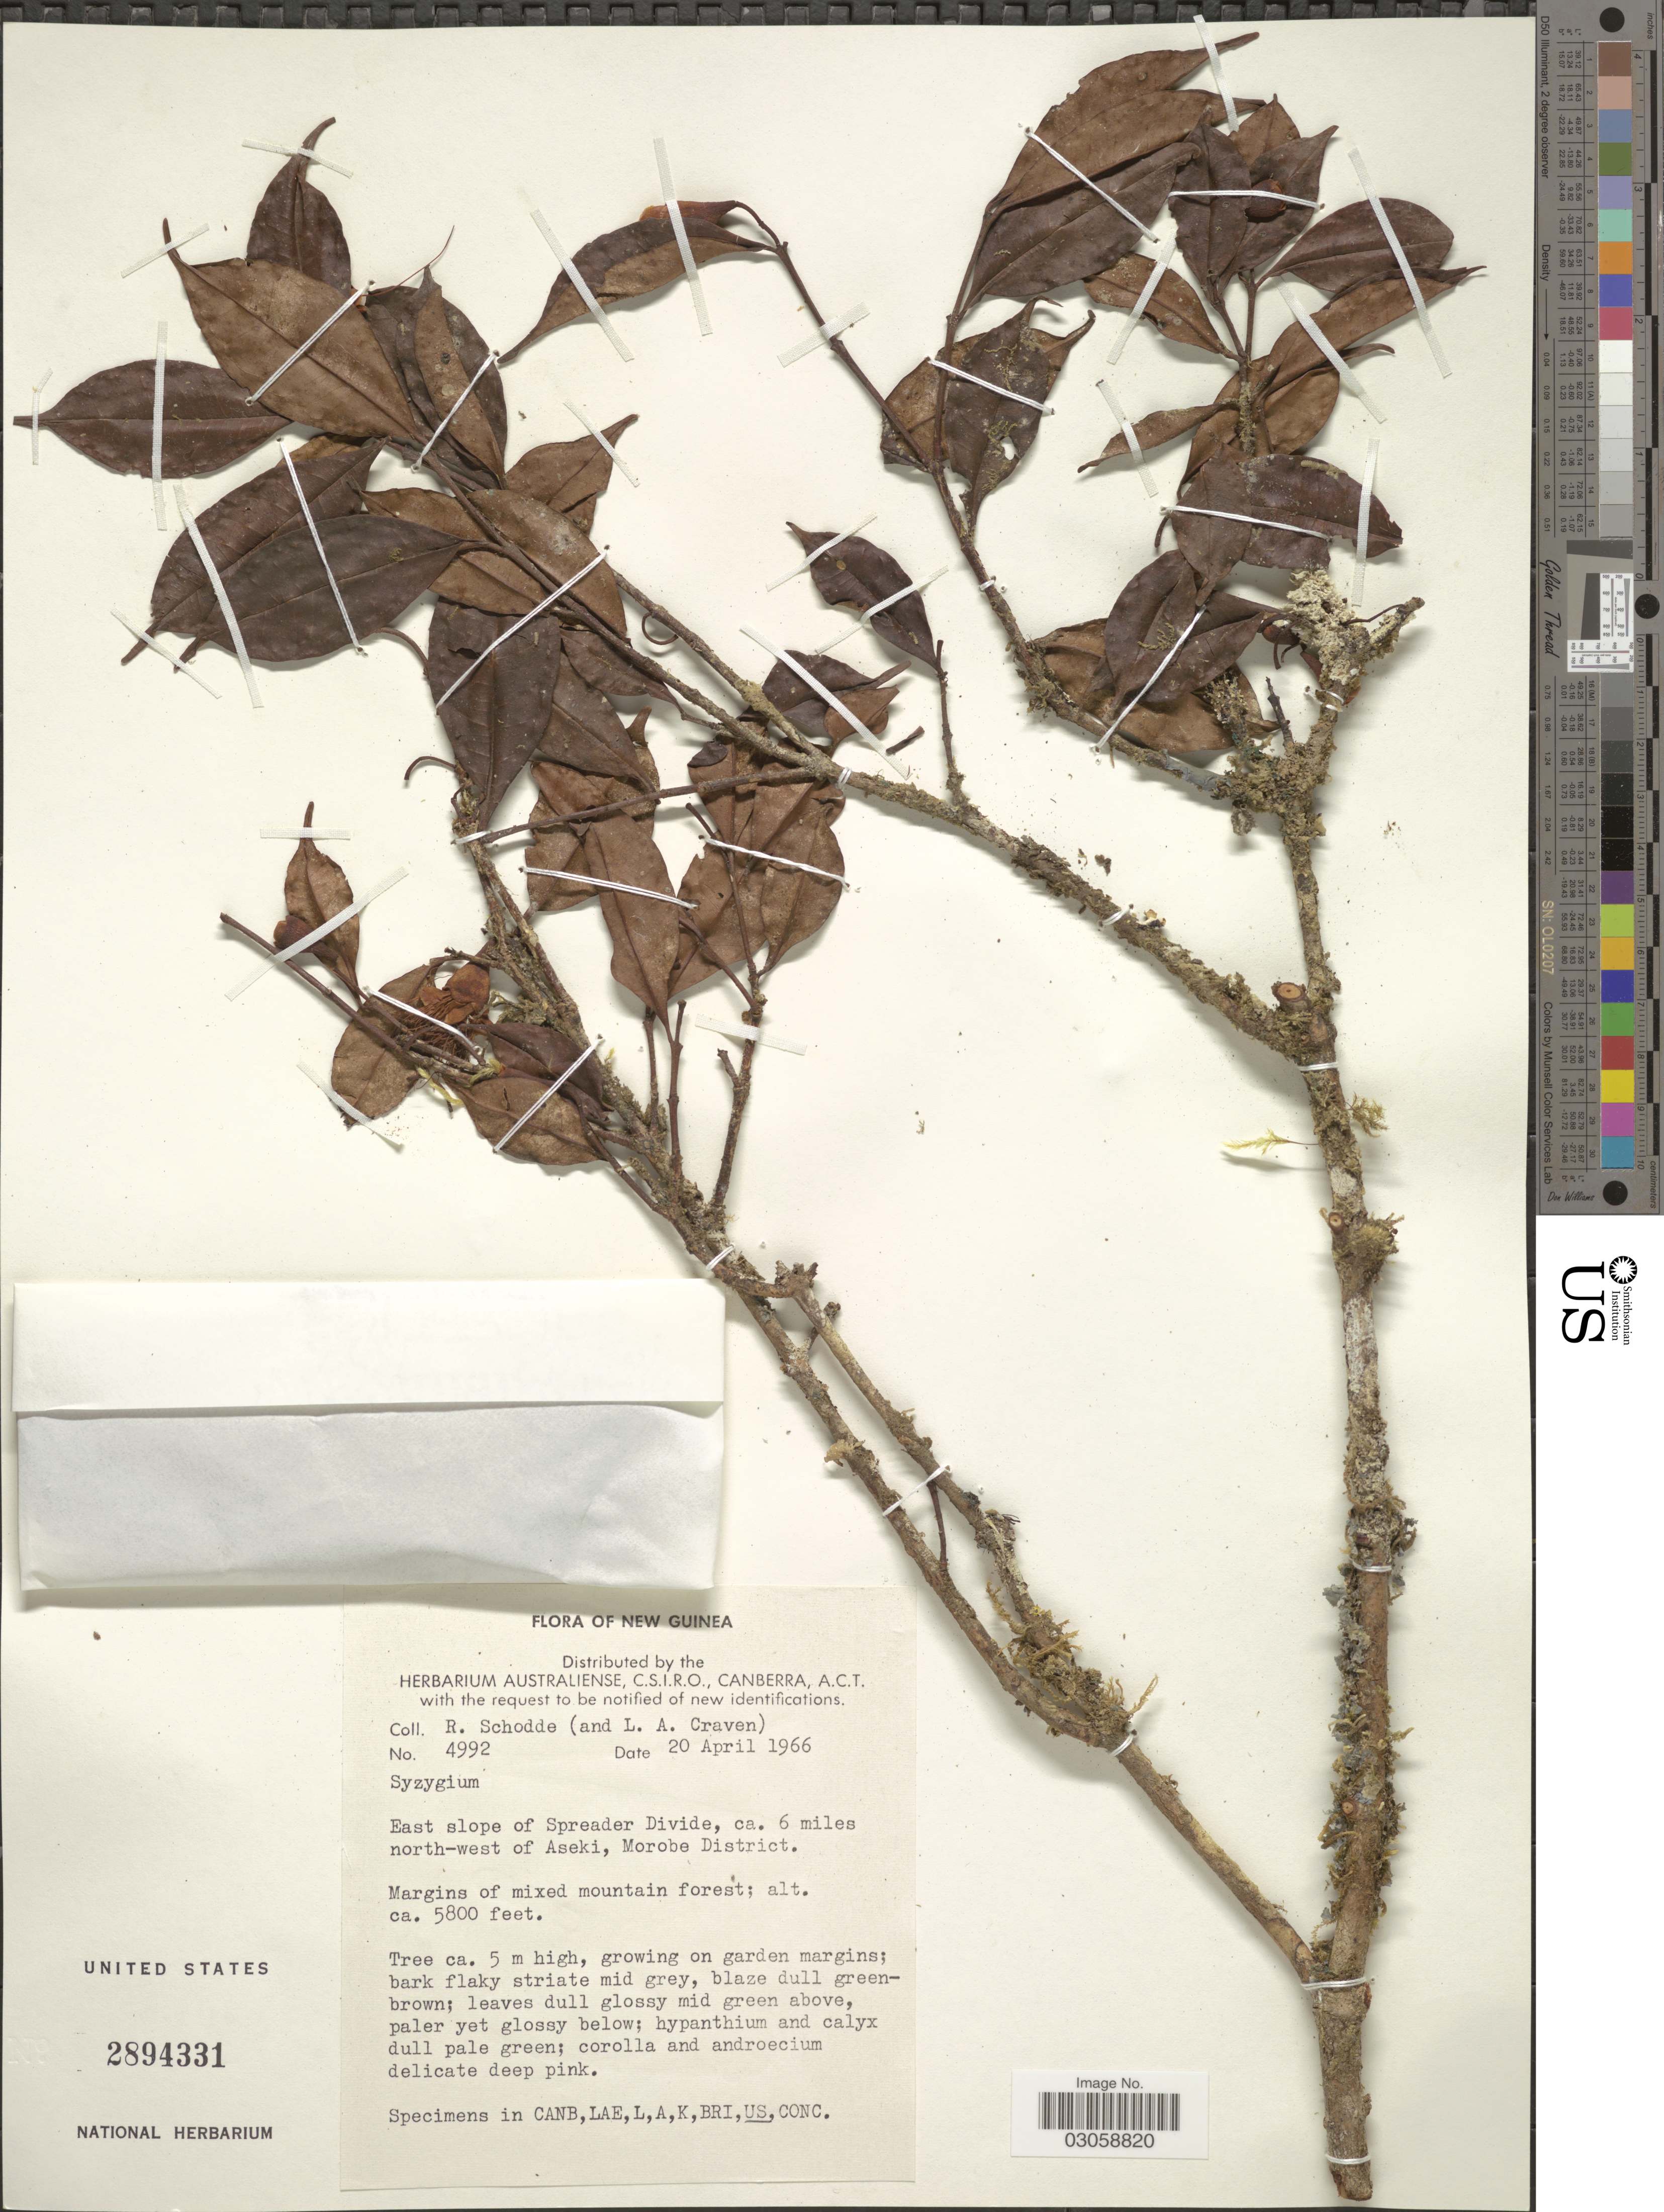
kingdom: Plantae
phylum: Tracheophyta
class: Magnoliopsida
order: Myrtales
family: Myrtaceae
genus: Syzygium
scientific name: Syzygium sp.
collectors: R. Schodde & L. A. Craven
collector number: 4992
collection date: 1966-04-20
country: Papua New Guinea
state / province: Morobe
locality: East slope of Spreader Divide, ca. 6 miles north-west of Aseki, Morobe District, New Guinea.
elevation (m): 1768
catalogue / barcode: US 2894331